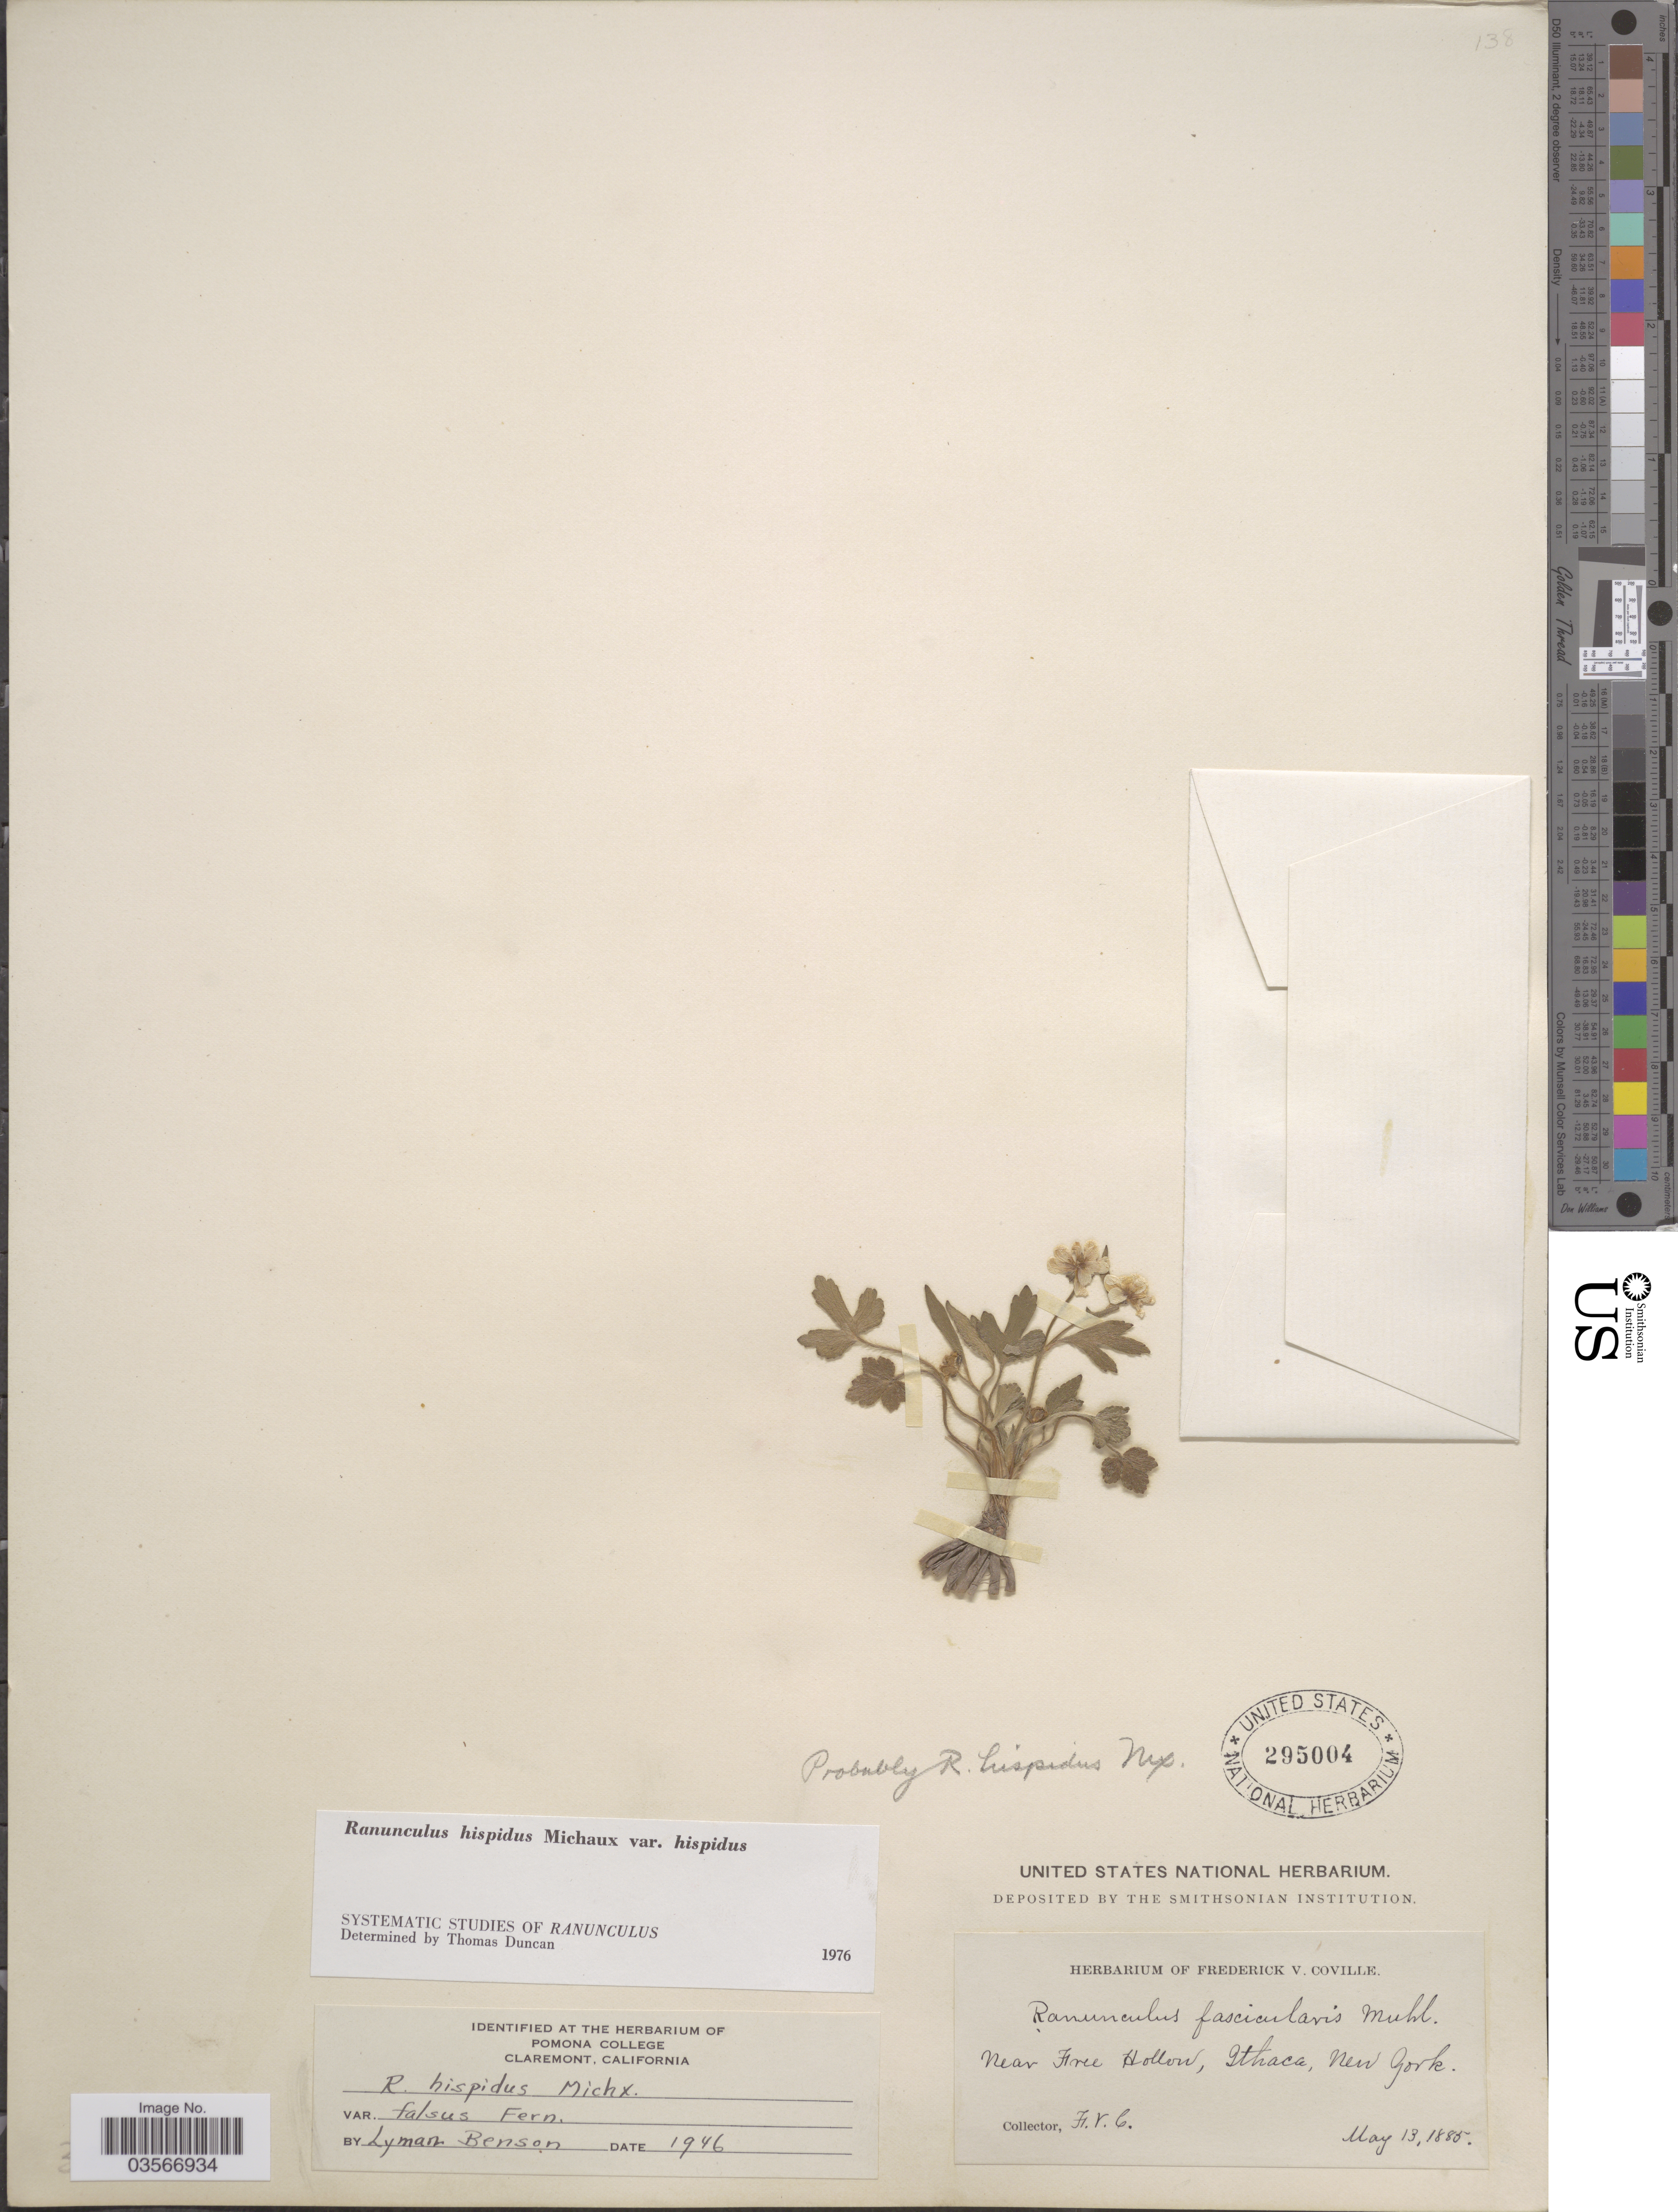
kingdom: Plantae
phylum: Tracheophyta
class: Magnoliopsida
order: Ranunculales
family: Ranunculaceae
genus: Ranunculus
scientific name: Ranunculus hispidus var. hispidus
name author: Michx.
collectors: F. V. Coville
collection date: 1885-05-13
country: United States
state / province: New York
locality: Near Free Hollow, Ithaca.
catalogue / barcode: US 295004